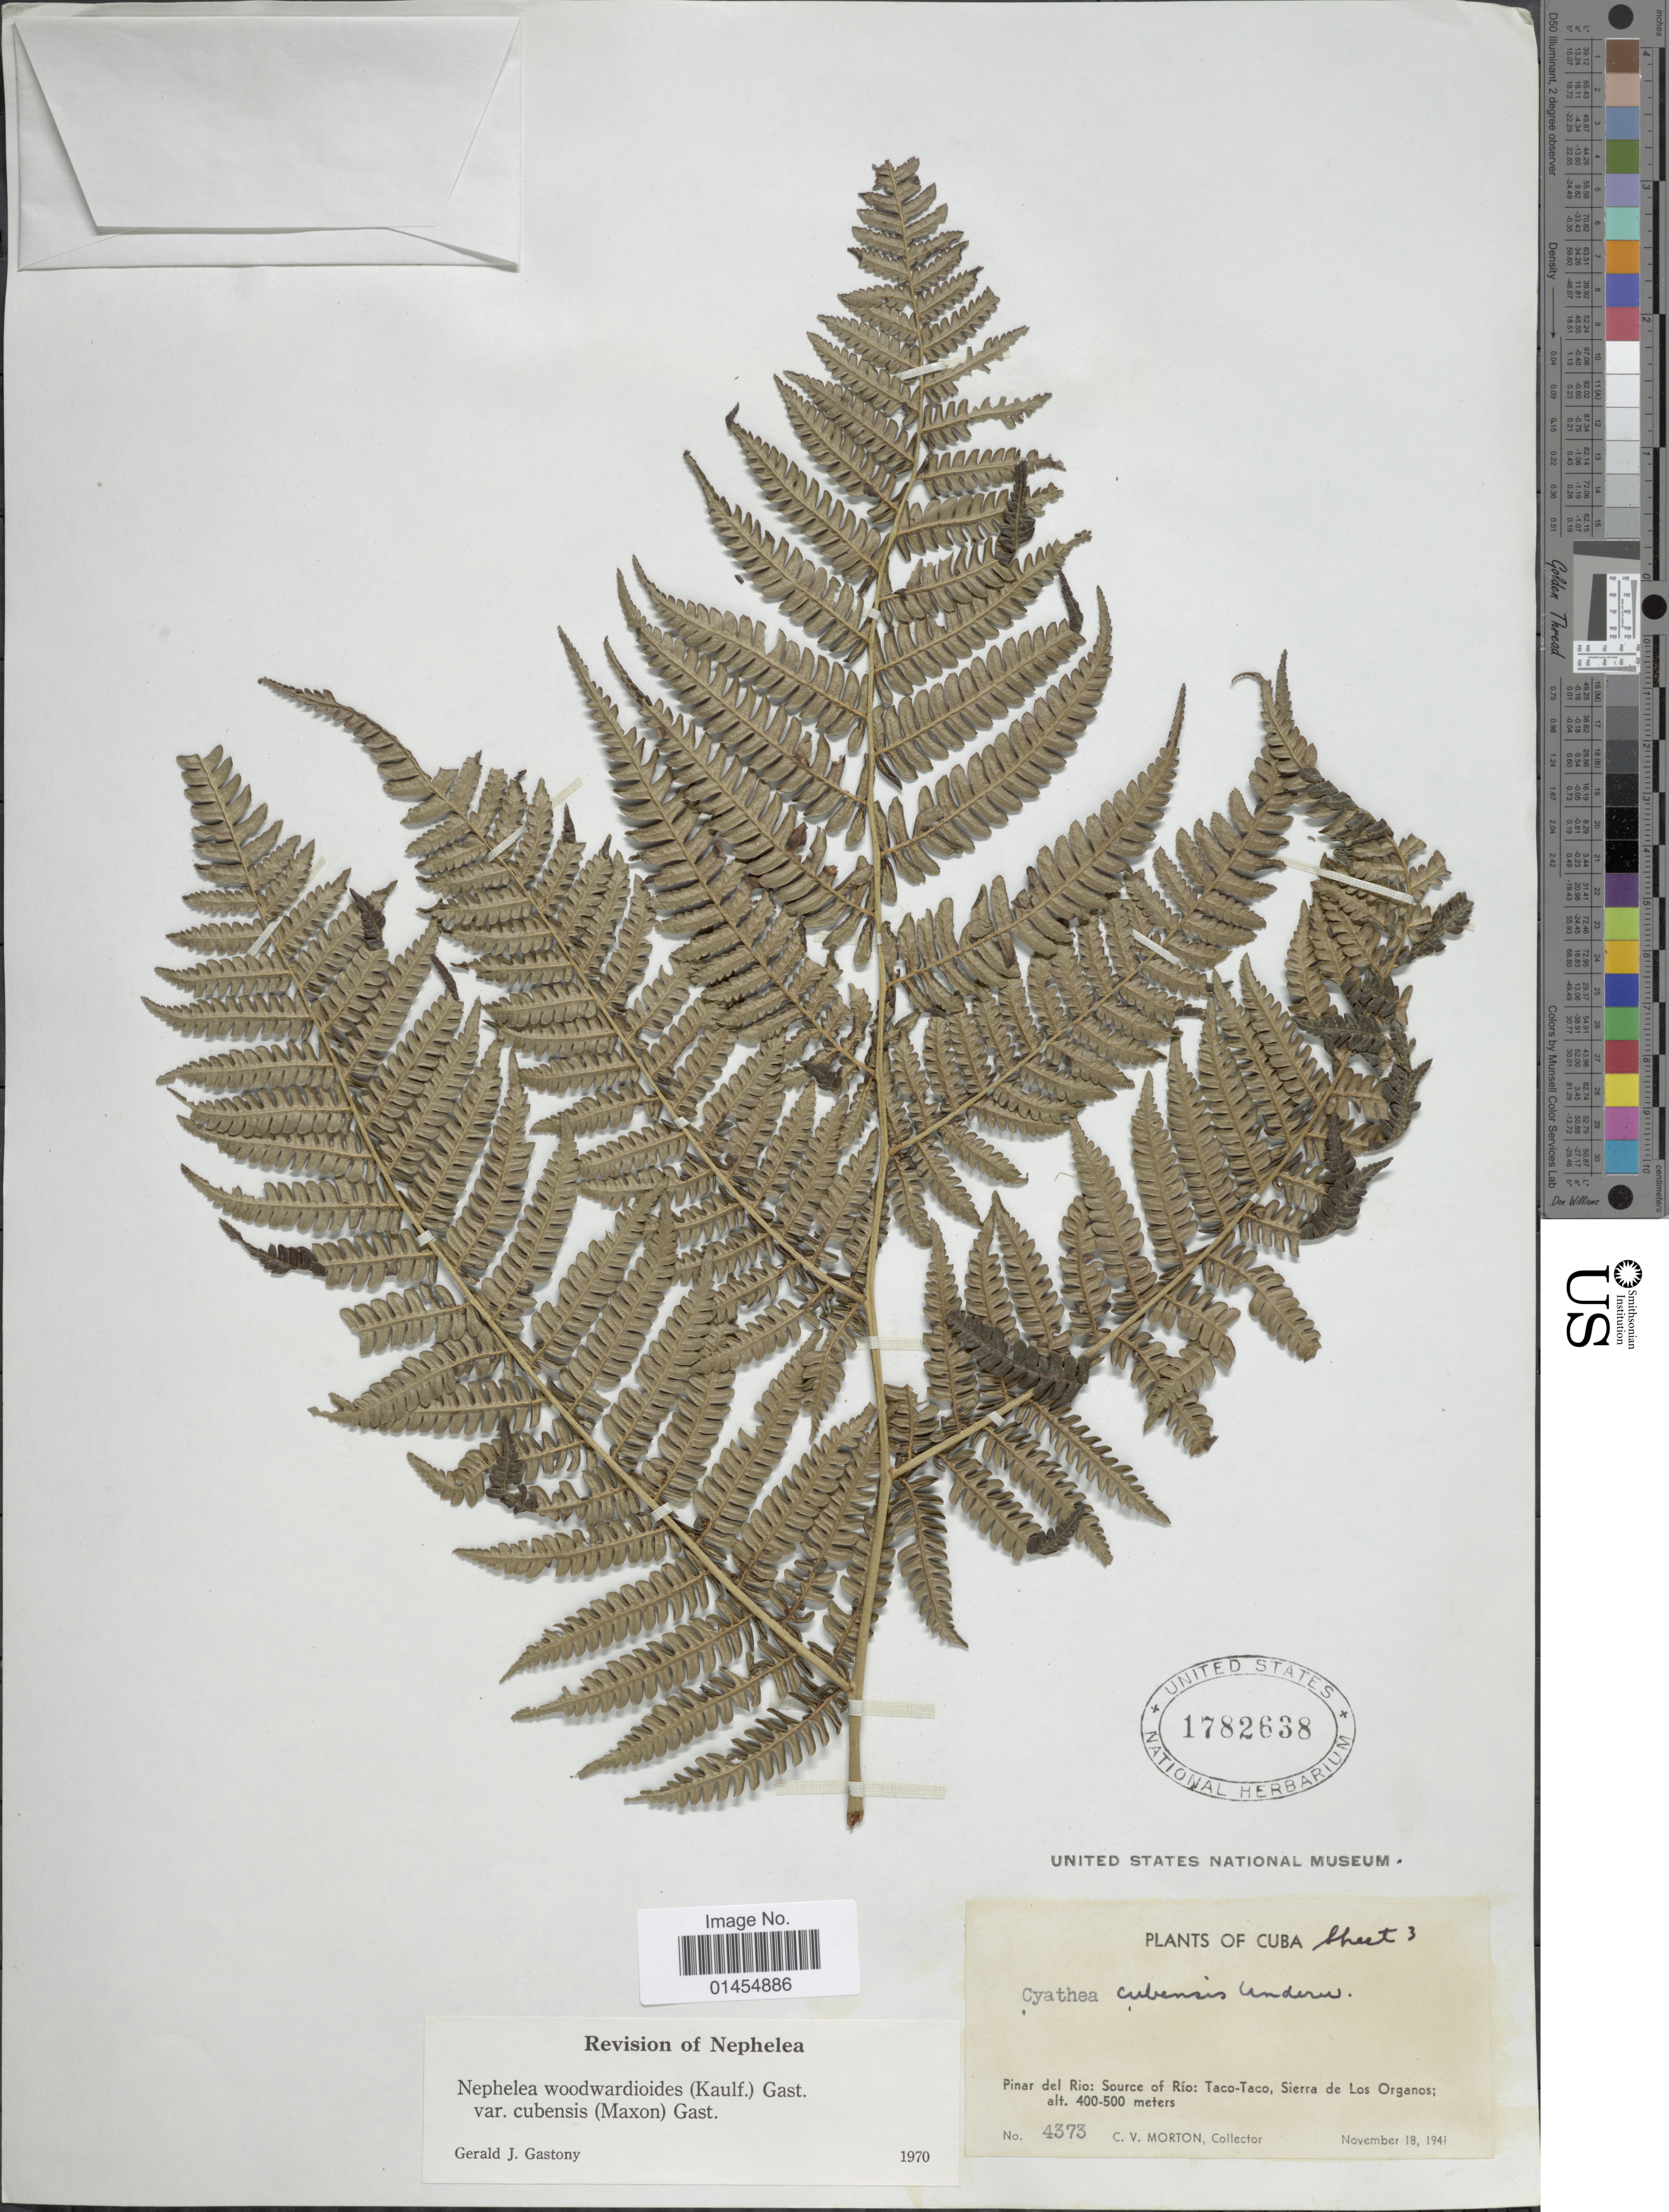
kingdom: Plantae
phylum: Tracheophyta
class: Polypodiopsida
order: Cyatheales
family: Cyatheaceae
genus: Alsophila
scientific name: Alsophila woodwardioides var. cubensis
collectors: C. V. Morton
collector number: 4373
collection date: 1941-11-18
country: Cuba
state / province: Pinar del Río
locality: Source of Río: Taco-Taco, Sierra de Los Organos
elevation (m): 400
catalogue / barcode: US 1782638